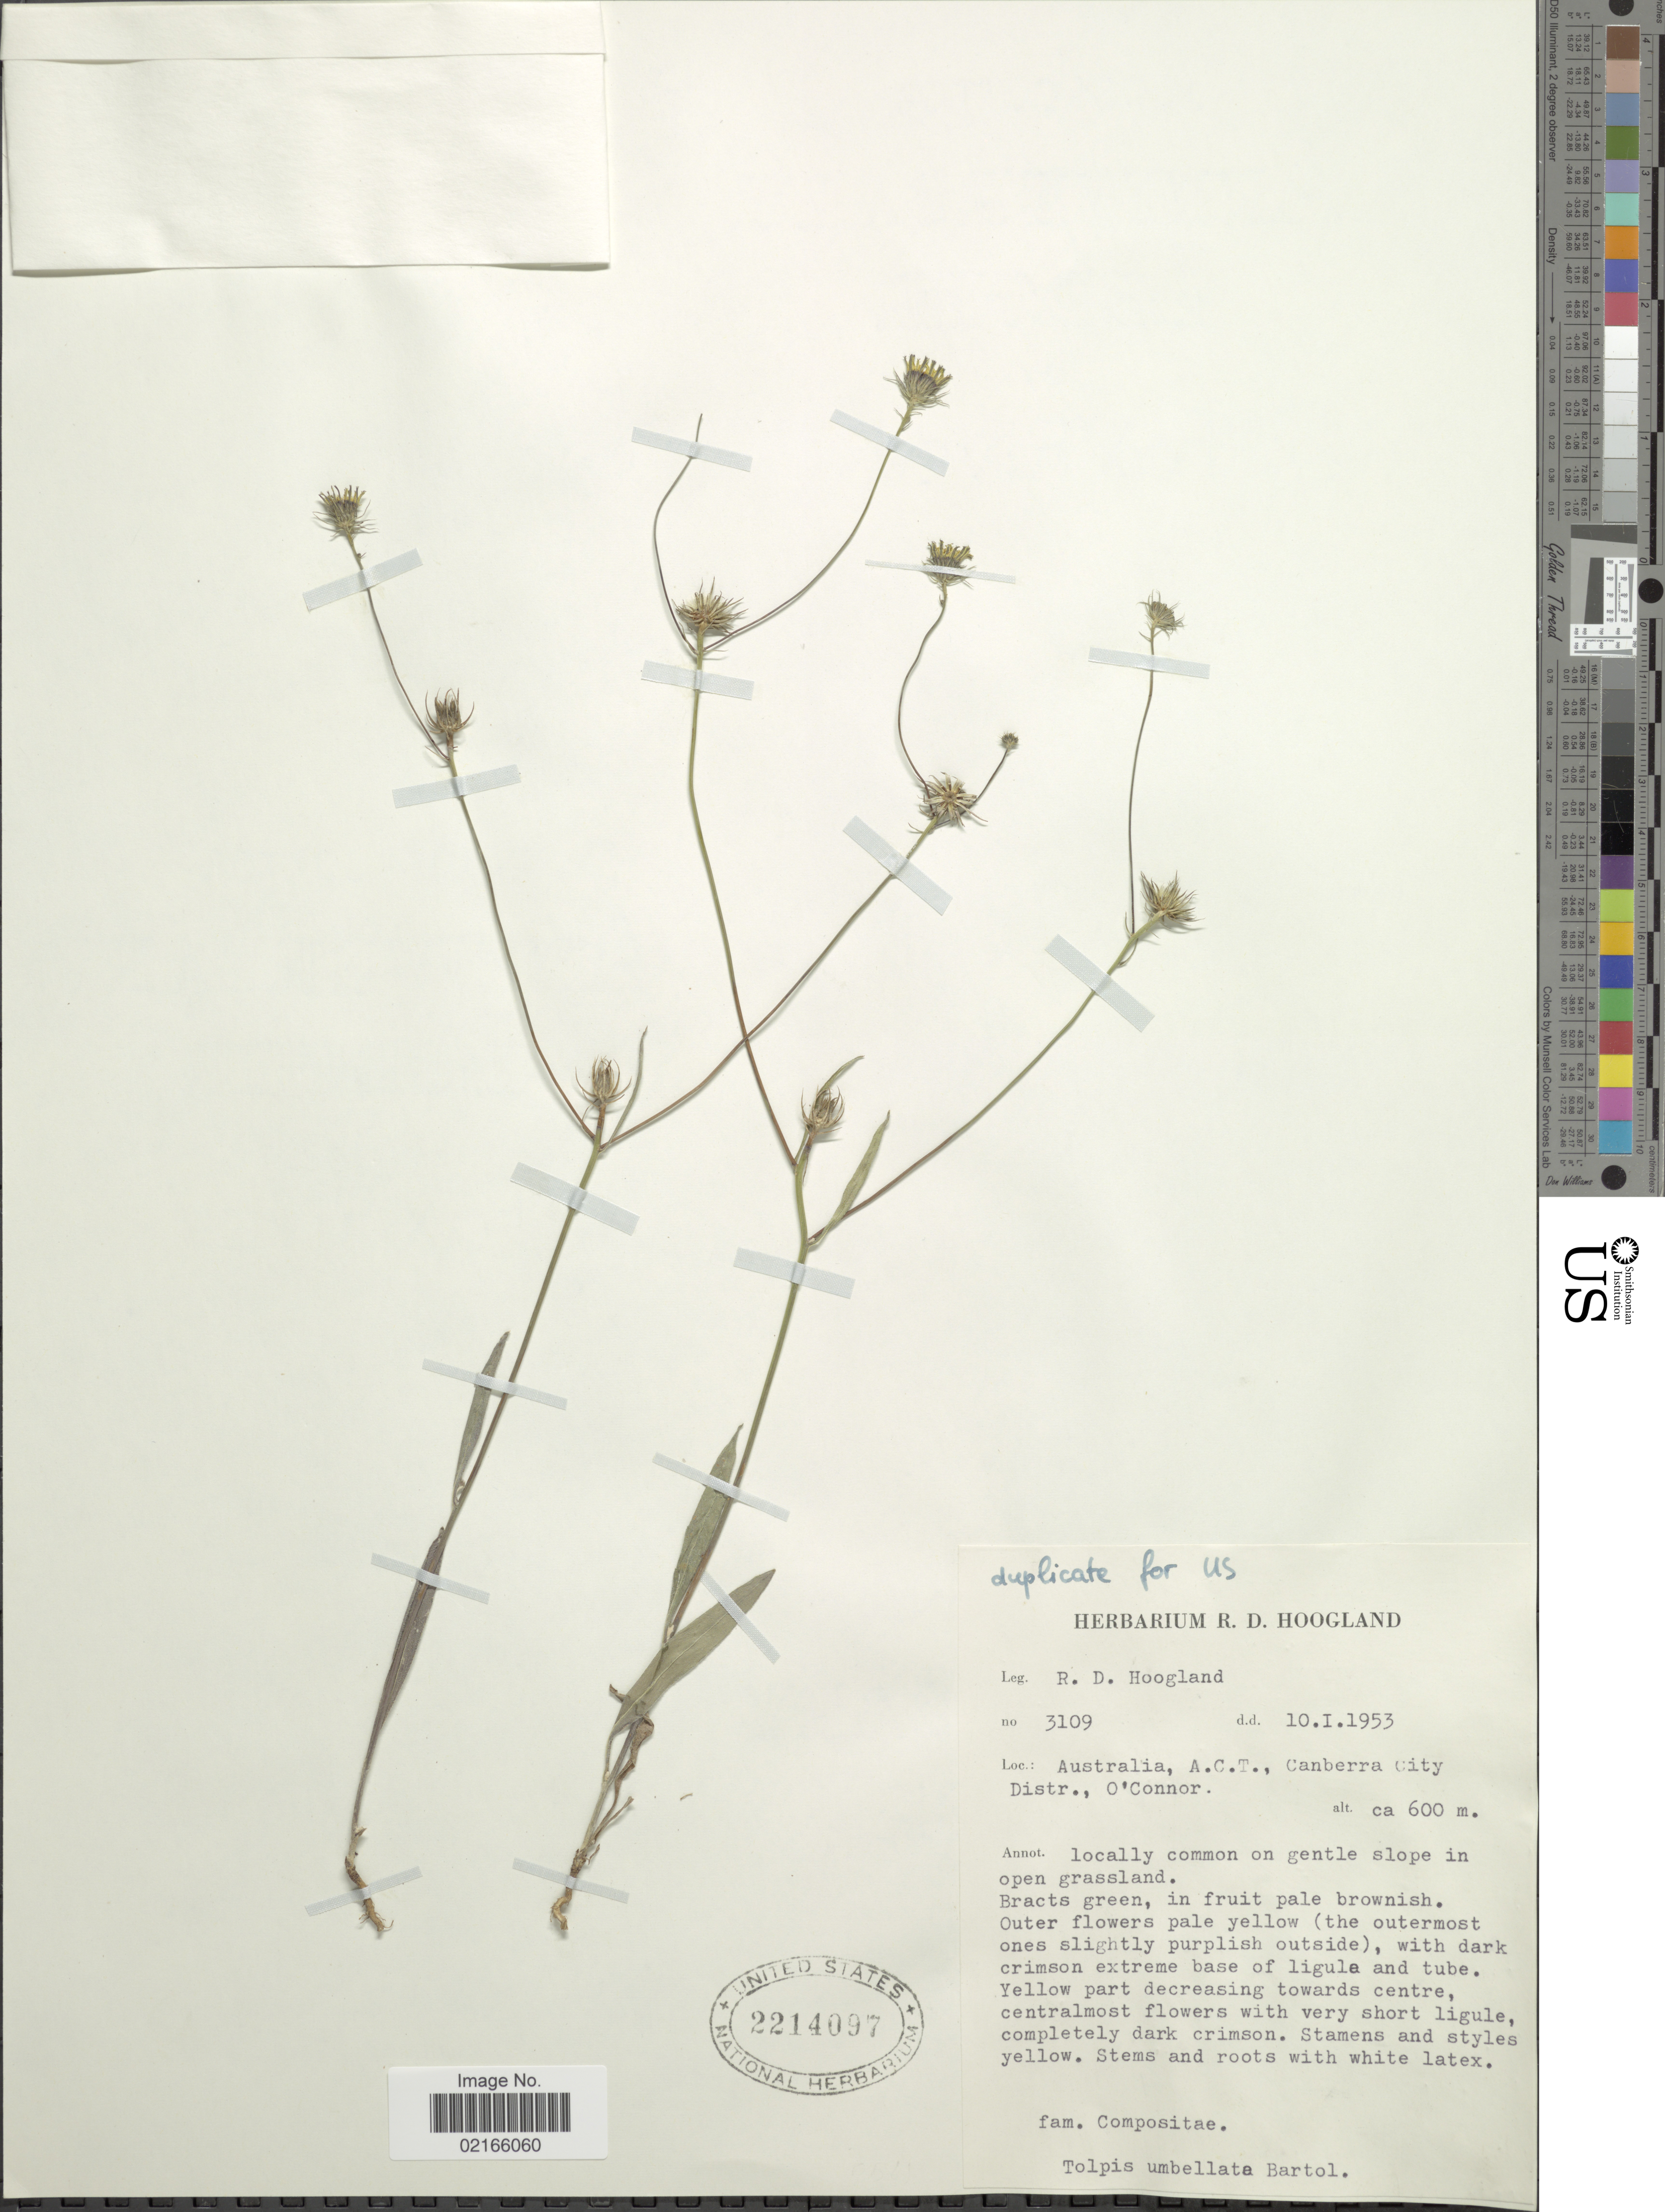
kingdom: Plantae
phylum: Tracheophyta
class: Magnoliopsida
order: Asterales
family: Asteraceae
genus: Tolpis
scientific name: Tolpis umbellata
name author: Bertol.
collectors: R. D. Hoogland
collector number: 3109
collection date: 1953-01-10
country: Australia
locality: A.C.T., Canberra City, Distr., O'Connor, locally common on gentle slope in open grassland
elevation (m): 600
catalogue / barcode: US 2214097